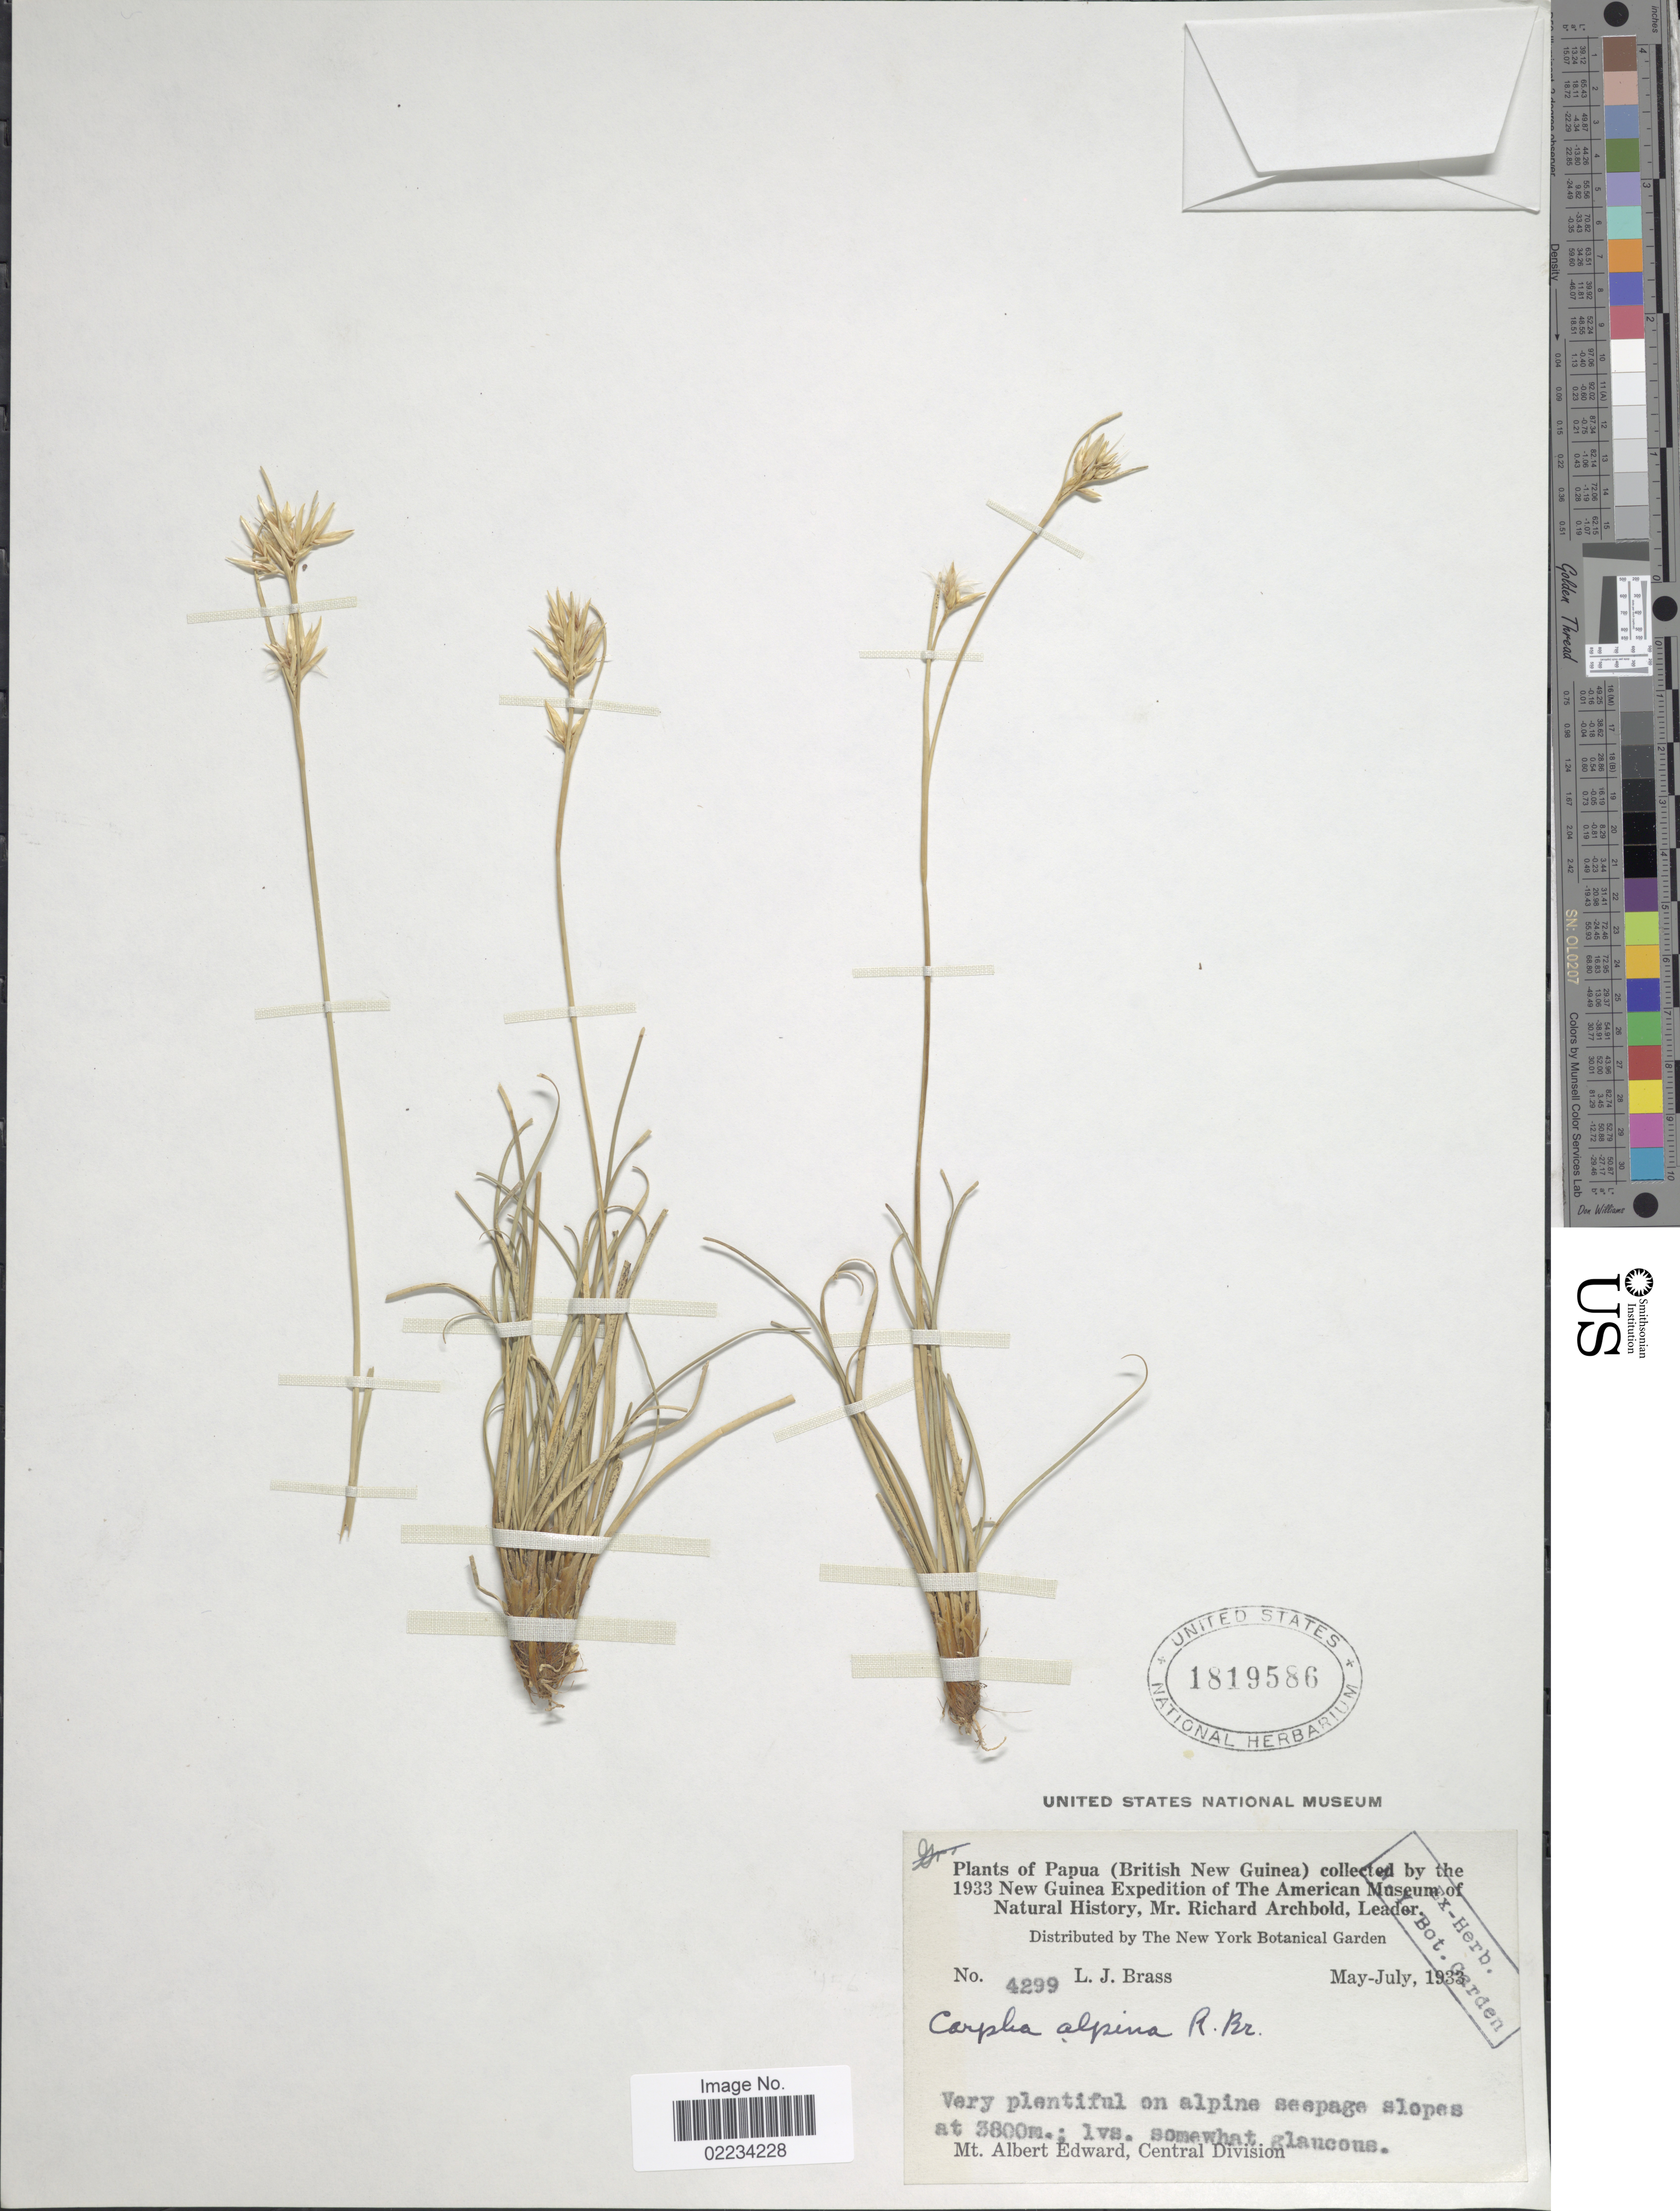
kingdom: Plantae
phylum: Tracheophyta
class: Liliopsida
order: Poales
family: Cyperaceae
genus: Carpha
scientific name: Carpha alpina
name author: R. Br.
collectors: L. J. Brass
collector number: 4299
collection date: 1933-05/1933-07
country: Papua New Guinea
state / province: Central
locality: (british New Guinea), Very plentiful on alpine seepage slopes, Mt Albert Edward, Central Division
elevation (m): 3800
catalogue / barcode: US 1819586